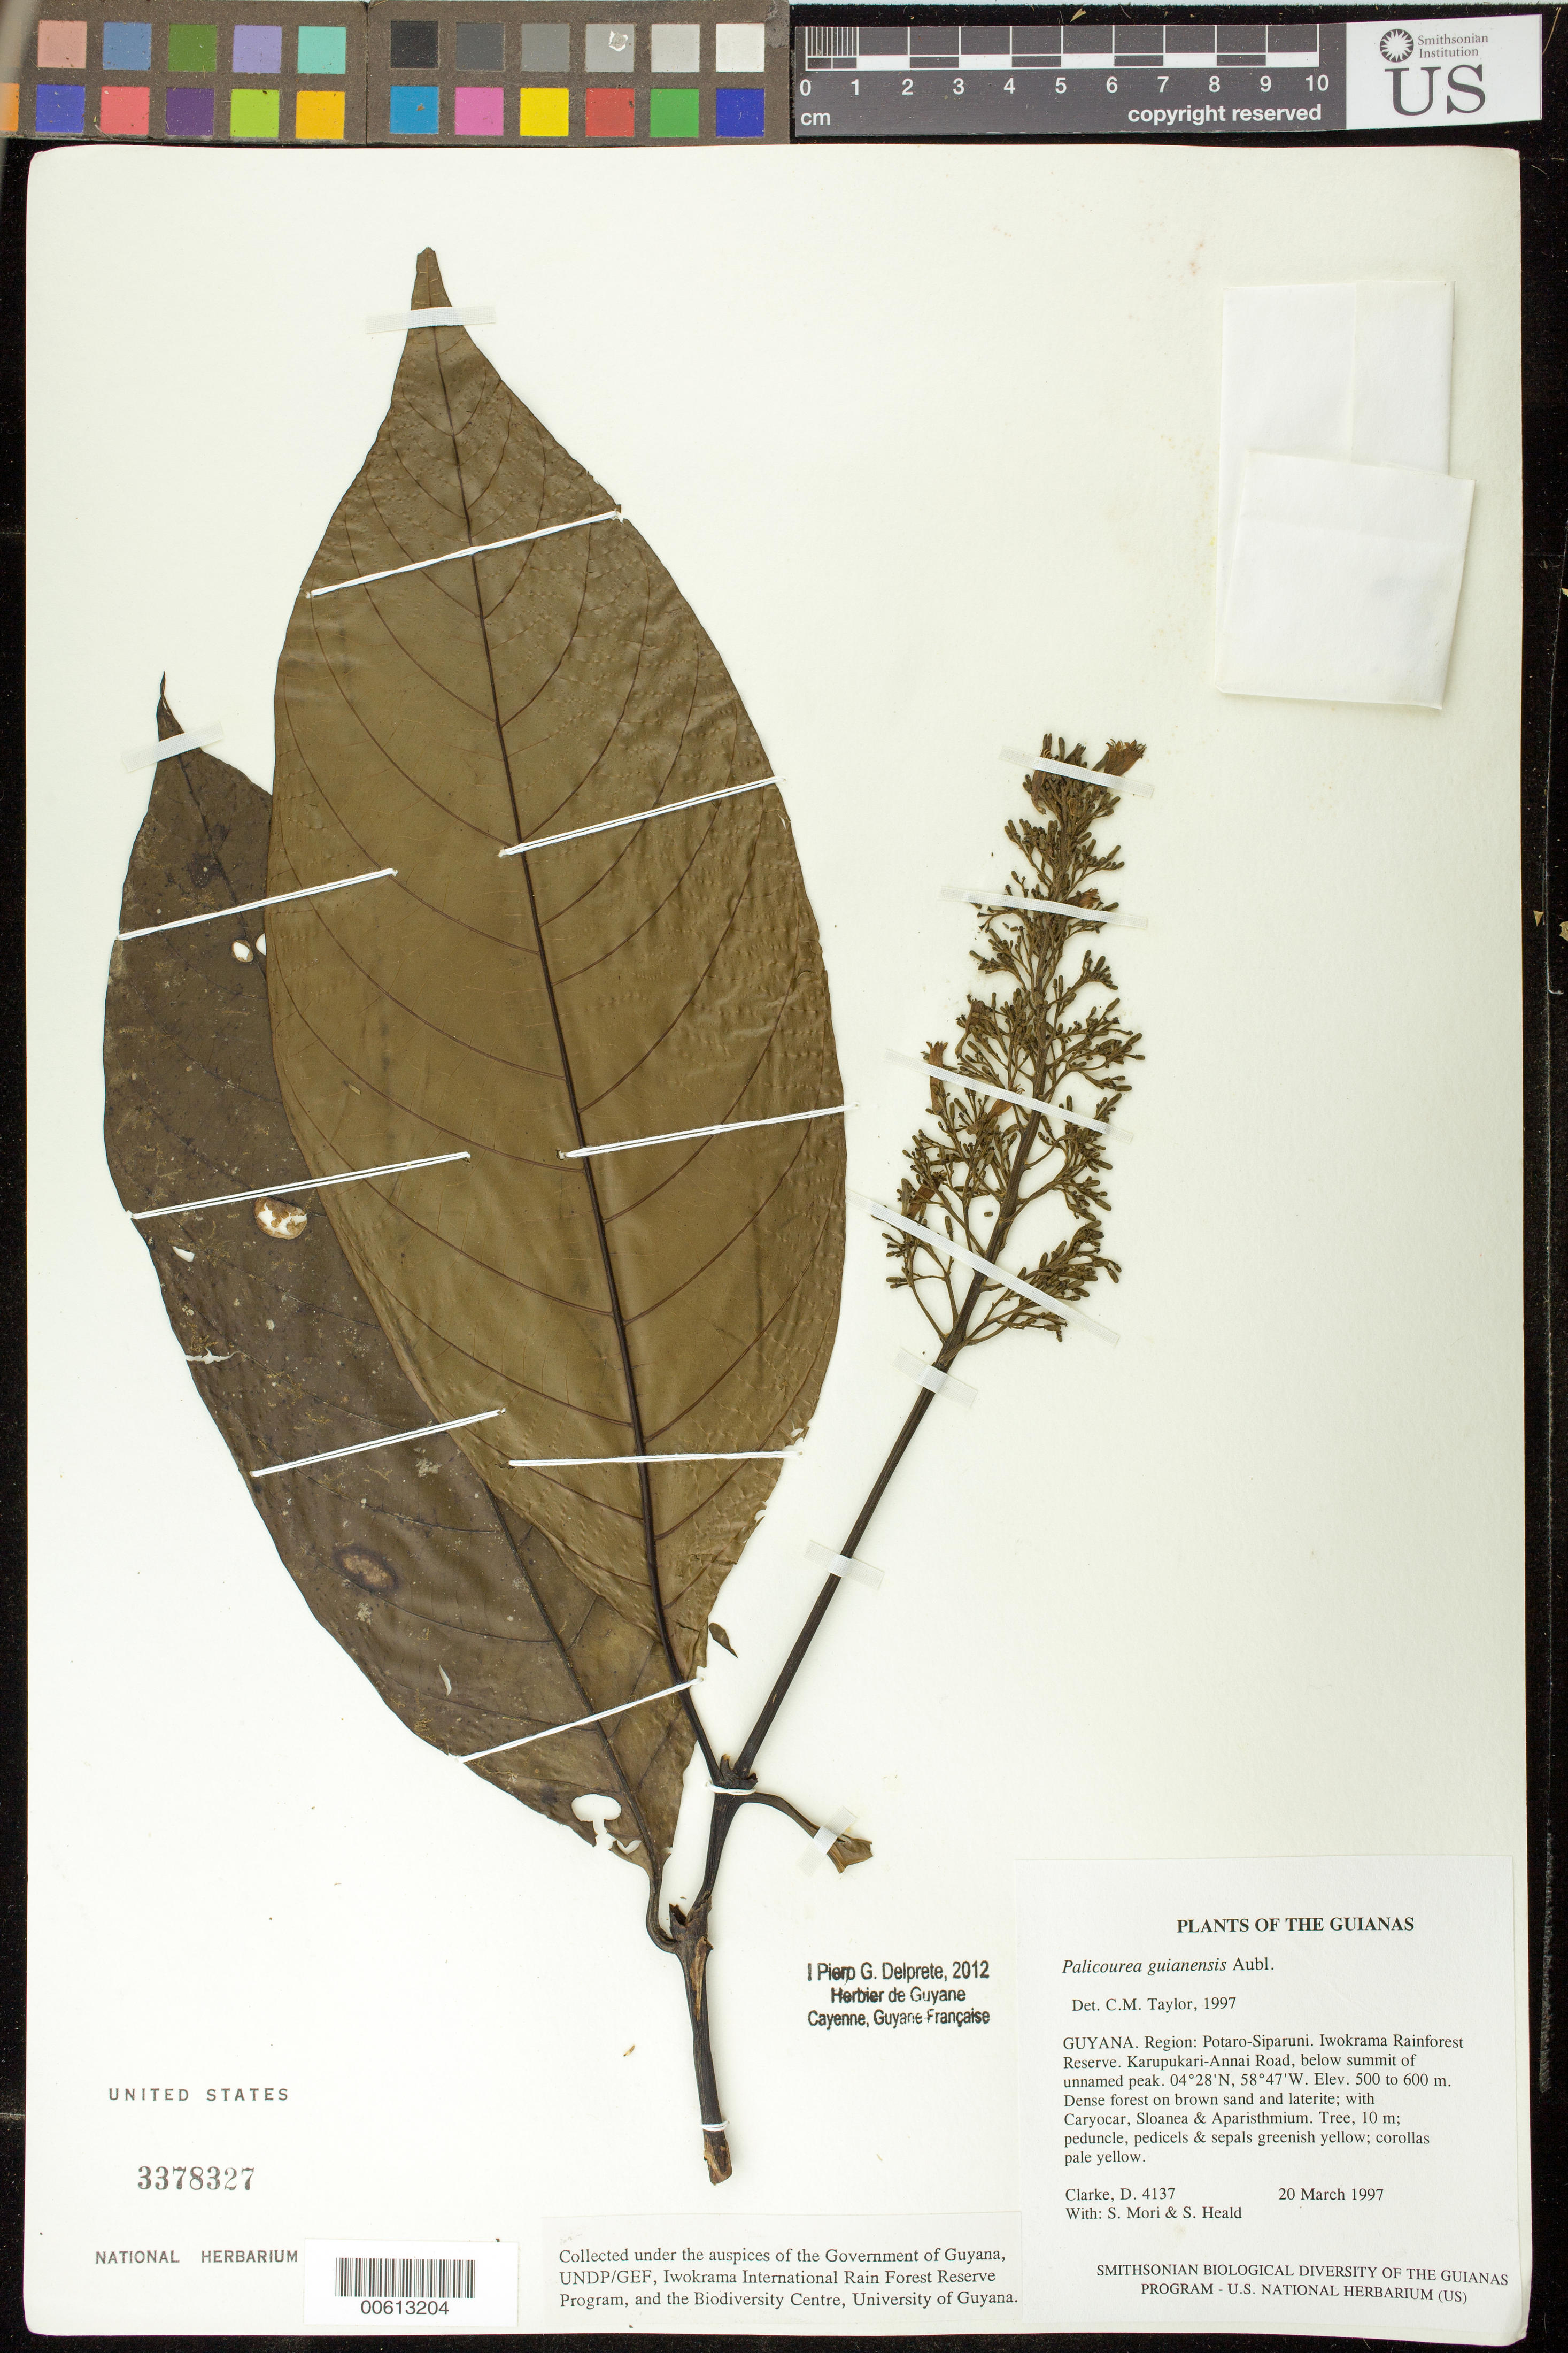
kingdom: Plantae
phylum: Tracheophyta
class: Magnoliopsida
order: Gentianales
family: Rubiaceae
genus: Palicourea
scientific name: Palicourea guianensis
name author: Aubl.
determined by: Taylor, Charlotte M.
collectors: H. D. Clarke, S. Mori & S. Heald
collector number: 4137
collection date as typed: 20 March 1997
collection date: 1997-03-20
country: Guyana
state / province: Potaro-Siparuni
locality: Iwokrama Rainforest Reserve. Karupukari-Annai Road, below summit of unnamed peak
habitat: Dense forest on brown sand and laterite; with Caryocar, Sloanea & Aparisthmium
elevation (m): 500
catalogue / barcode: US 3378327